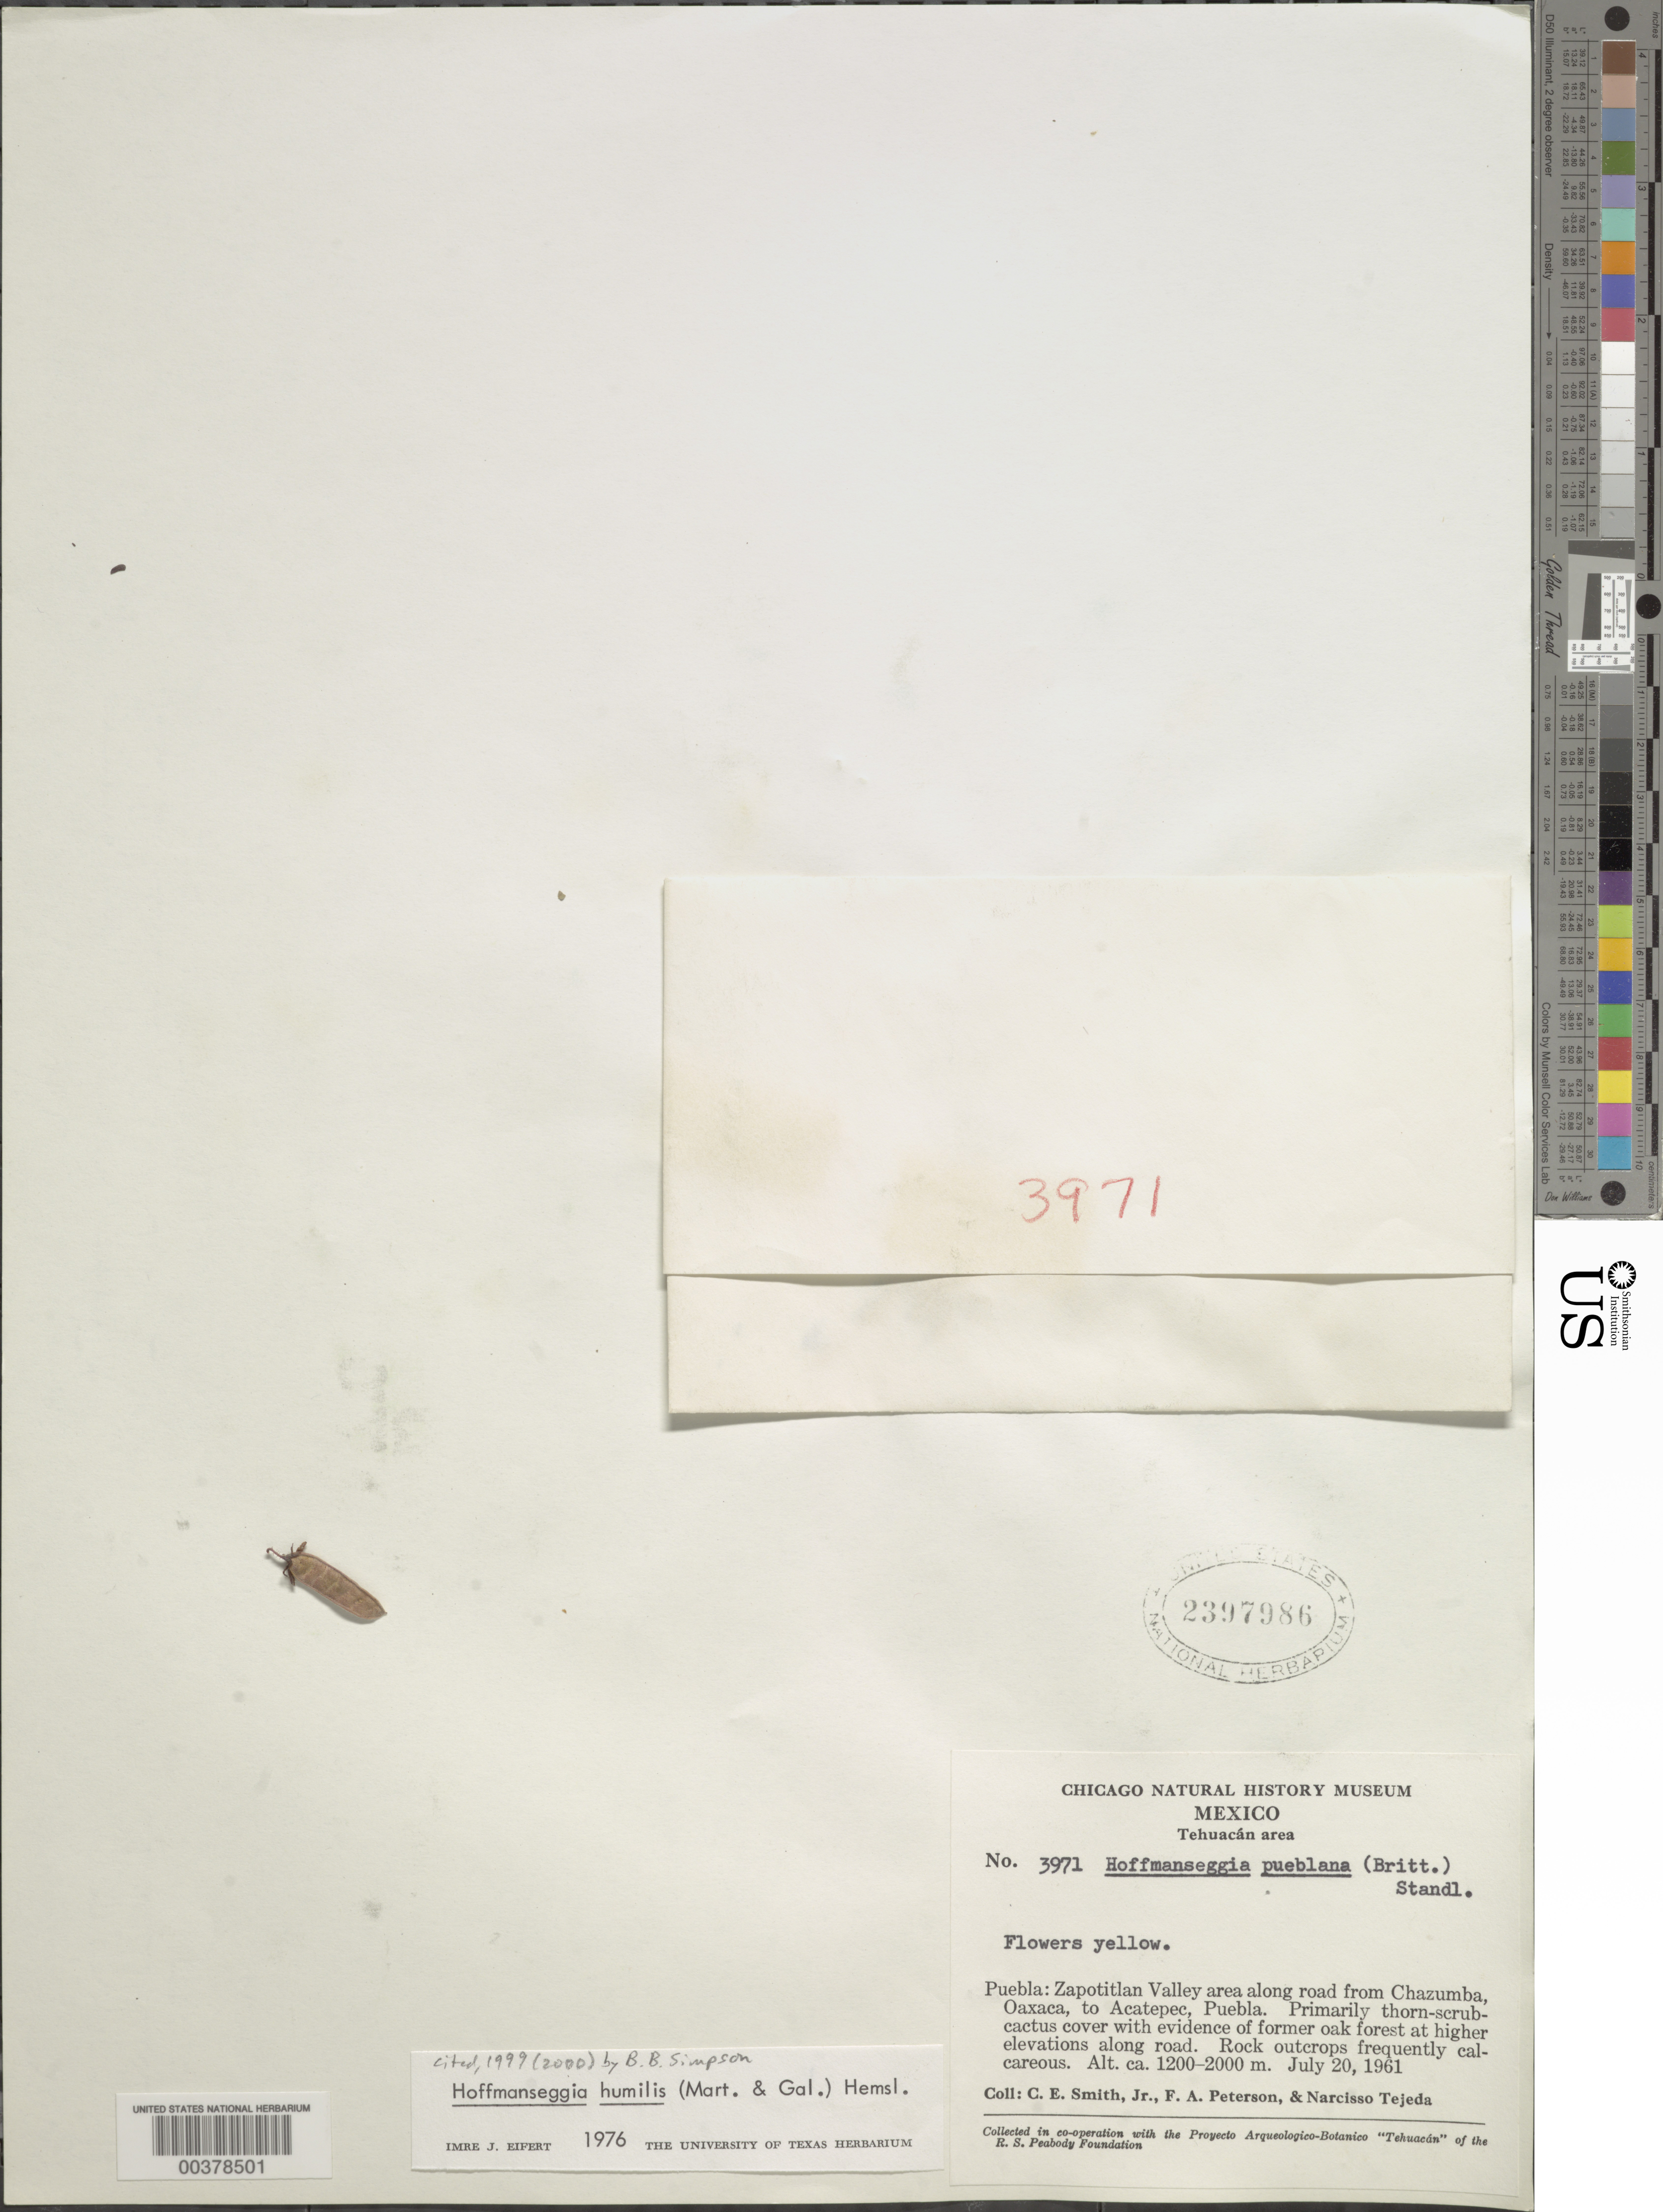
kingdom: Plantae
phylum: Tracheophyta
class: Magnoliopsida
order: Fabales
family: Fabaceae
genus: Hoffmannseggia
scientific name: Hoffmannseggia humilis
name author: (M. Martens & Galeotti) Hemsl.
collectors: C. E. Smith Jr., F. A. Peterson & N. Tejeda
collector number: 3971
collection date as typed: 20 Jul 1961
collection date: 1961-07-20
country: Mexico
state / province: Puebla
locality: Zapotitlan valley area along road from chazumba, Oaxaca, to acatepec, Puebla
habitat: Calcareous outcrops; evidence of former oak forests at higher elevations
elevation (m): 1200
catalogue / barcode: US 2397986